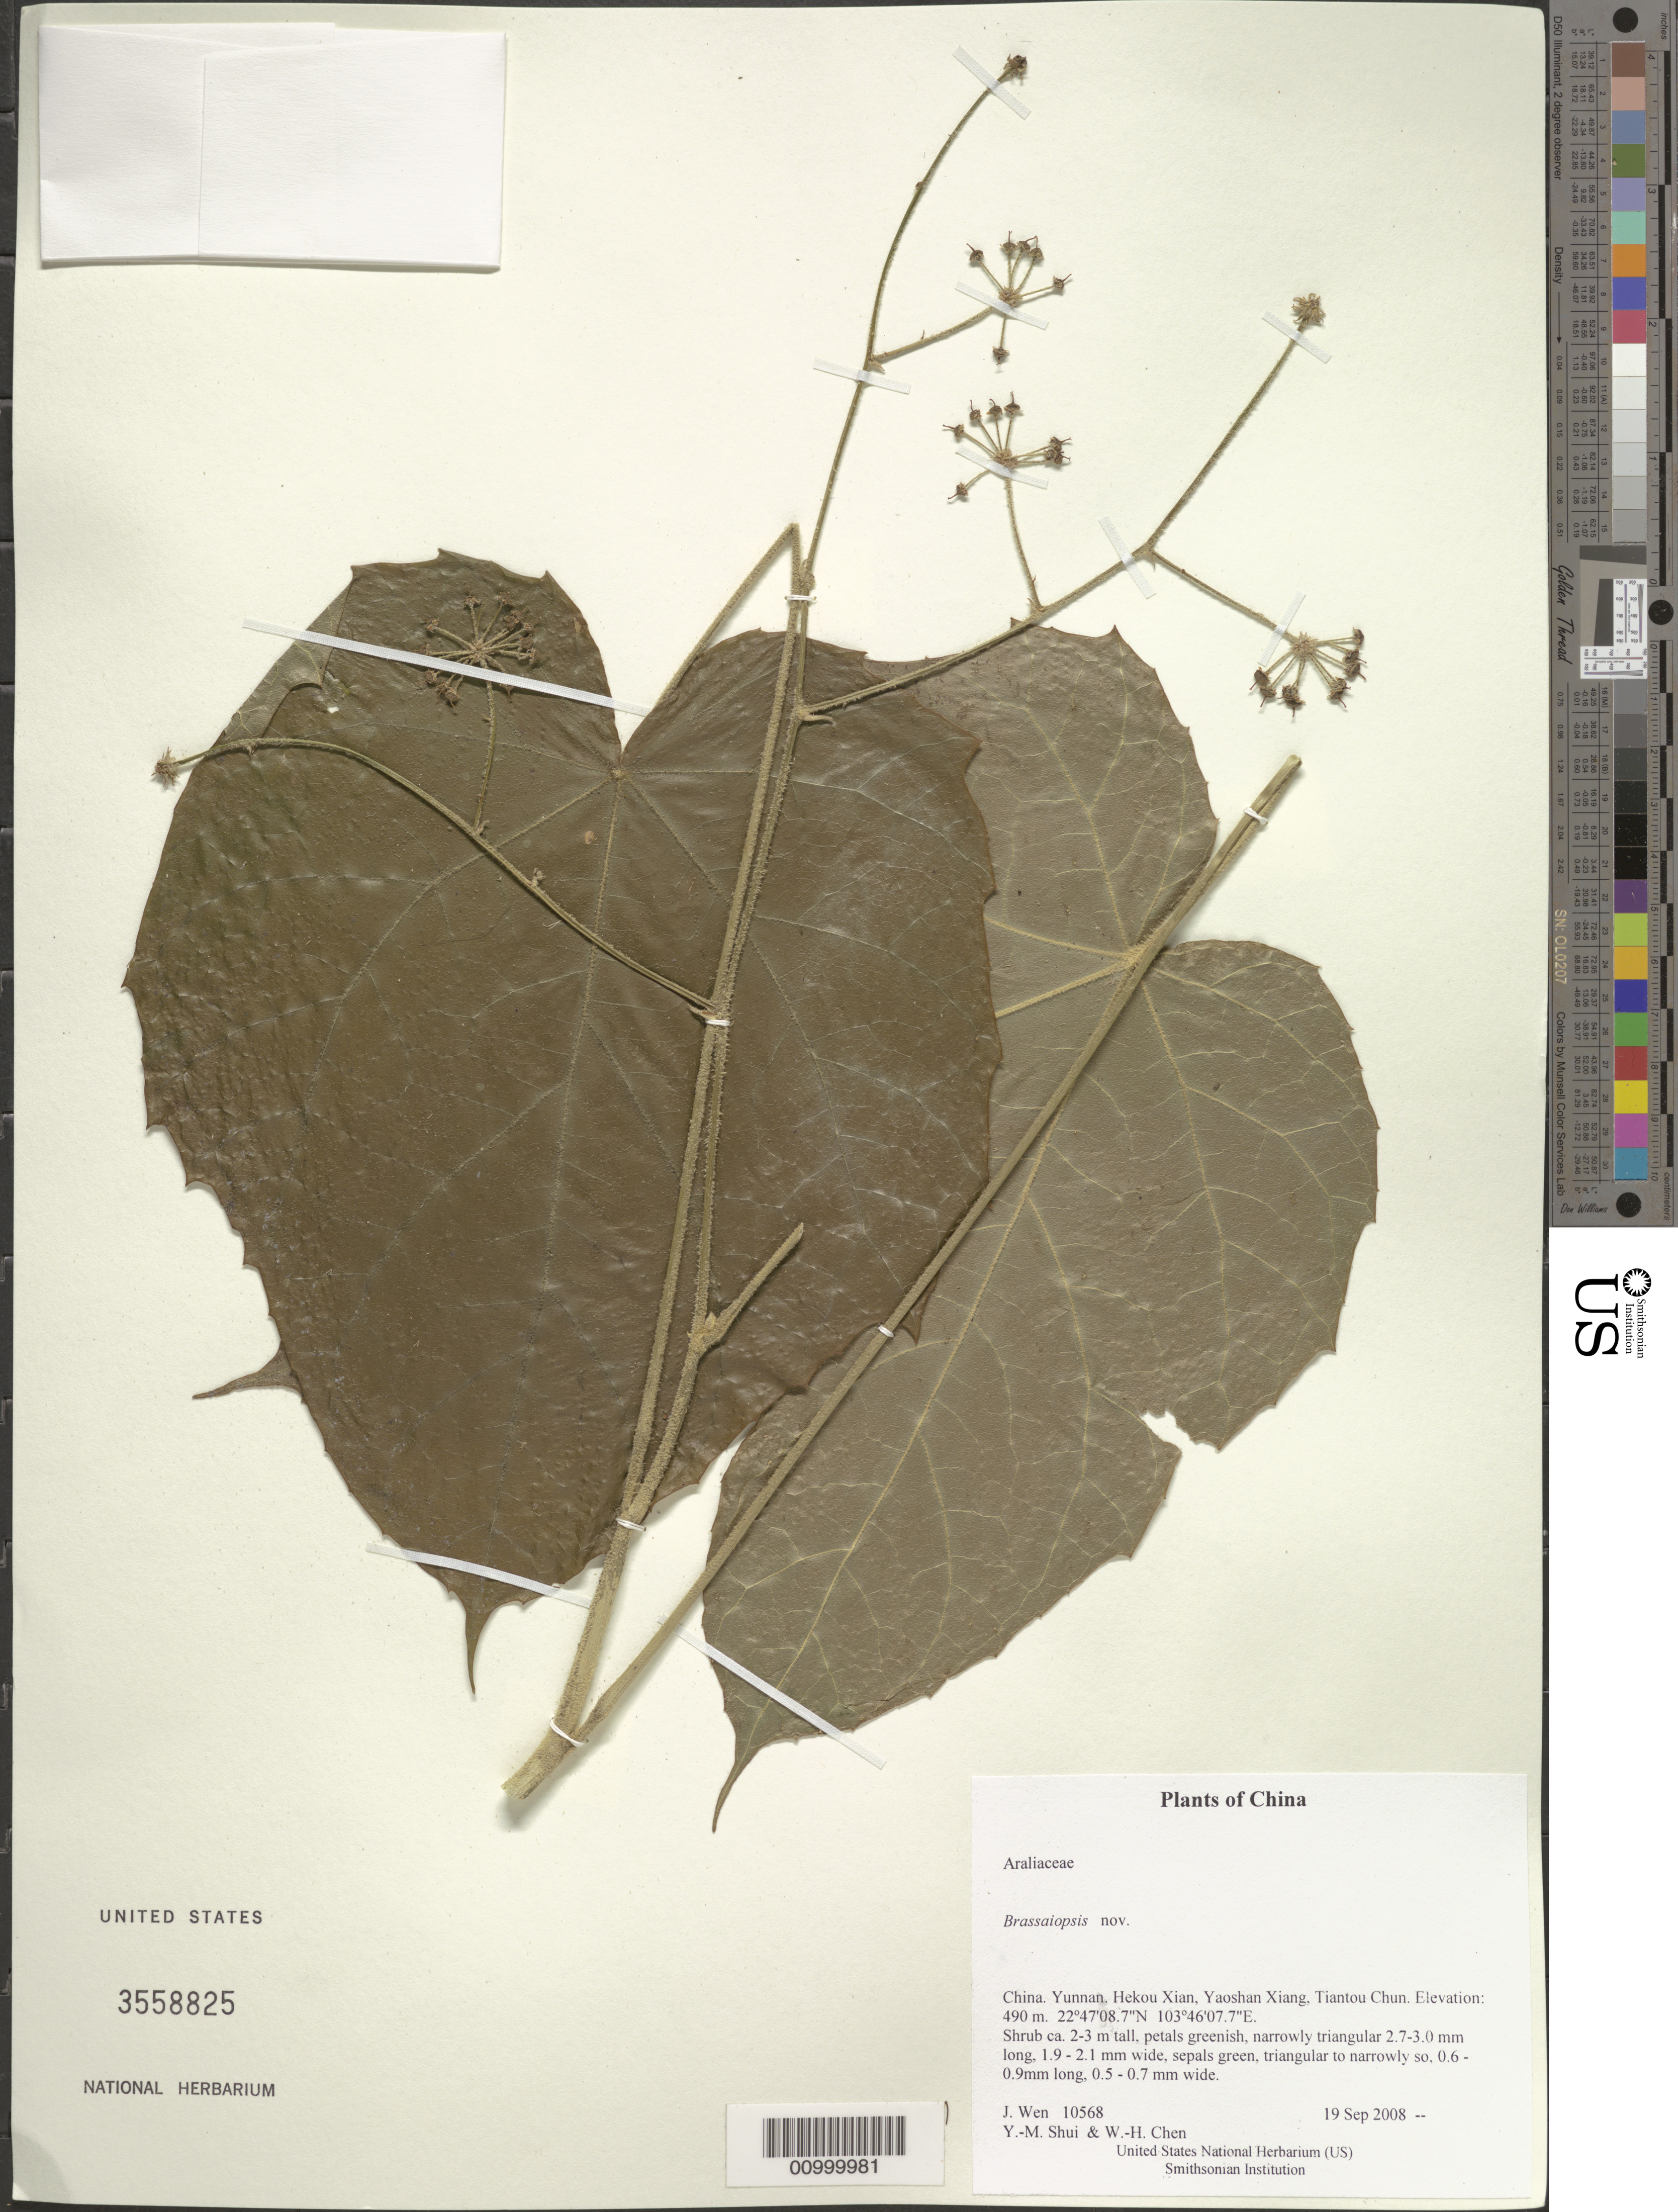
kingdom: Plantae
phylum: Tracheophyta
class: Magnoliopsida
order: Apiales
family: Araliaceae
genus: Brassaiopsis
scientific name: Brassaiopsis sp.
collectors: J. Wen, Y. Shui & W. Chen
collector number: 10568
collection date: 2008-09-19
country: China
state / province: Yunnan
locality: Hekou Xian, Yaoshan Xiang, Tiantou Chun.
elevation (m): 490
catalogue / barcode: US 3558825